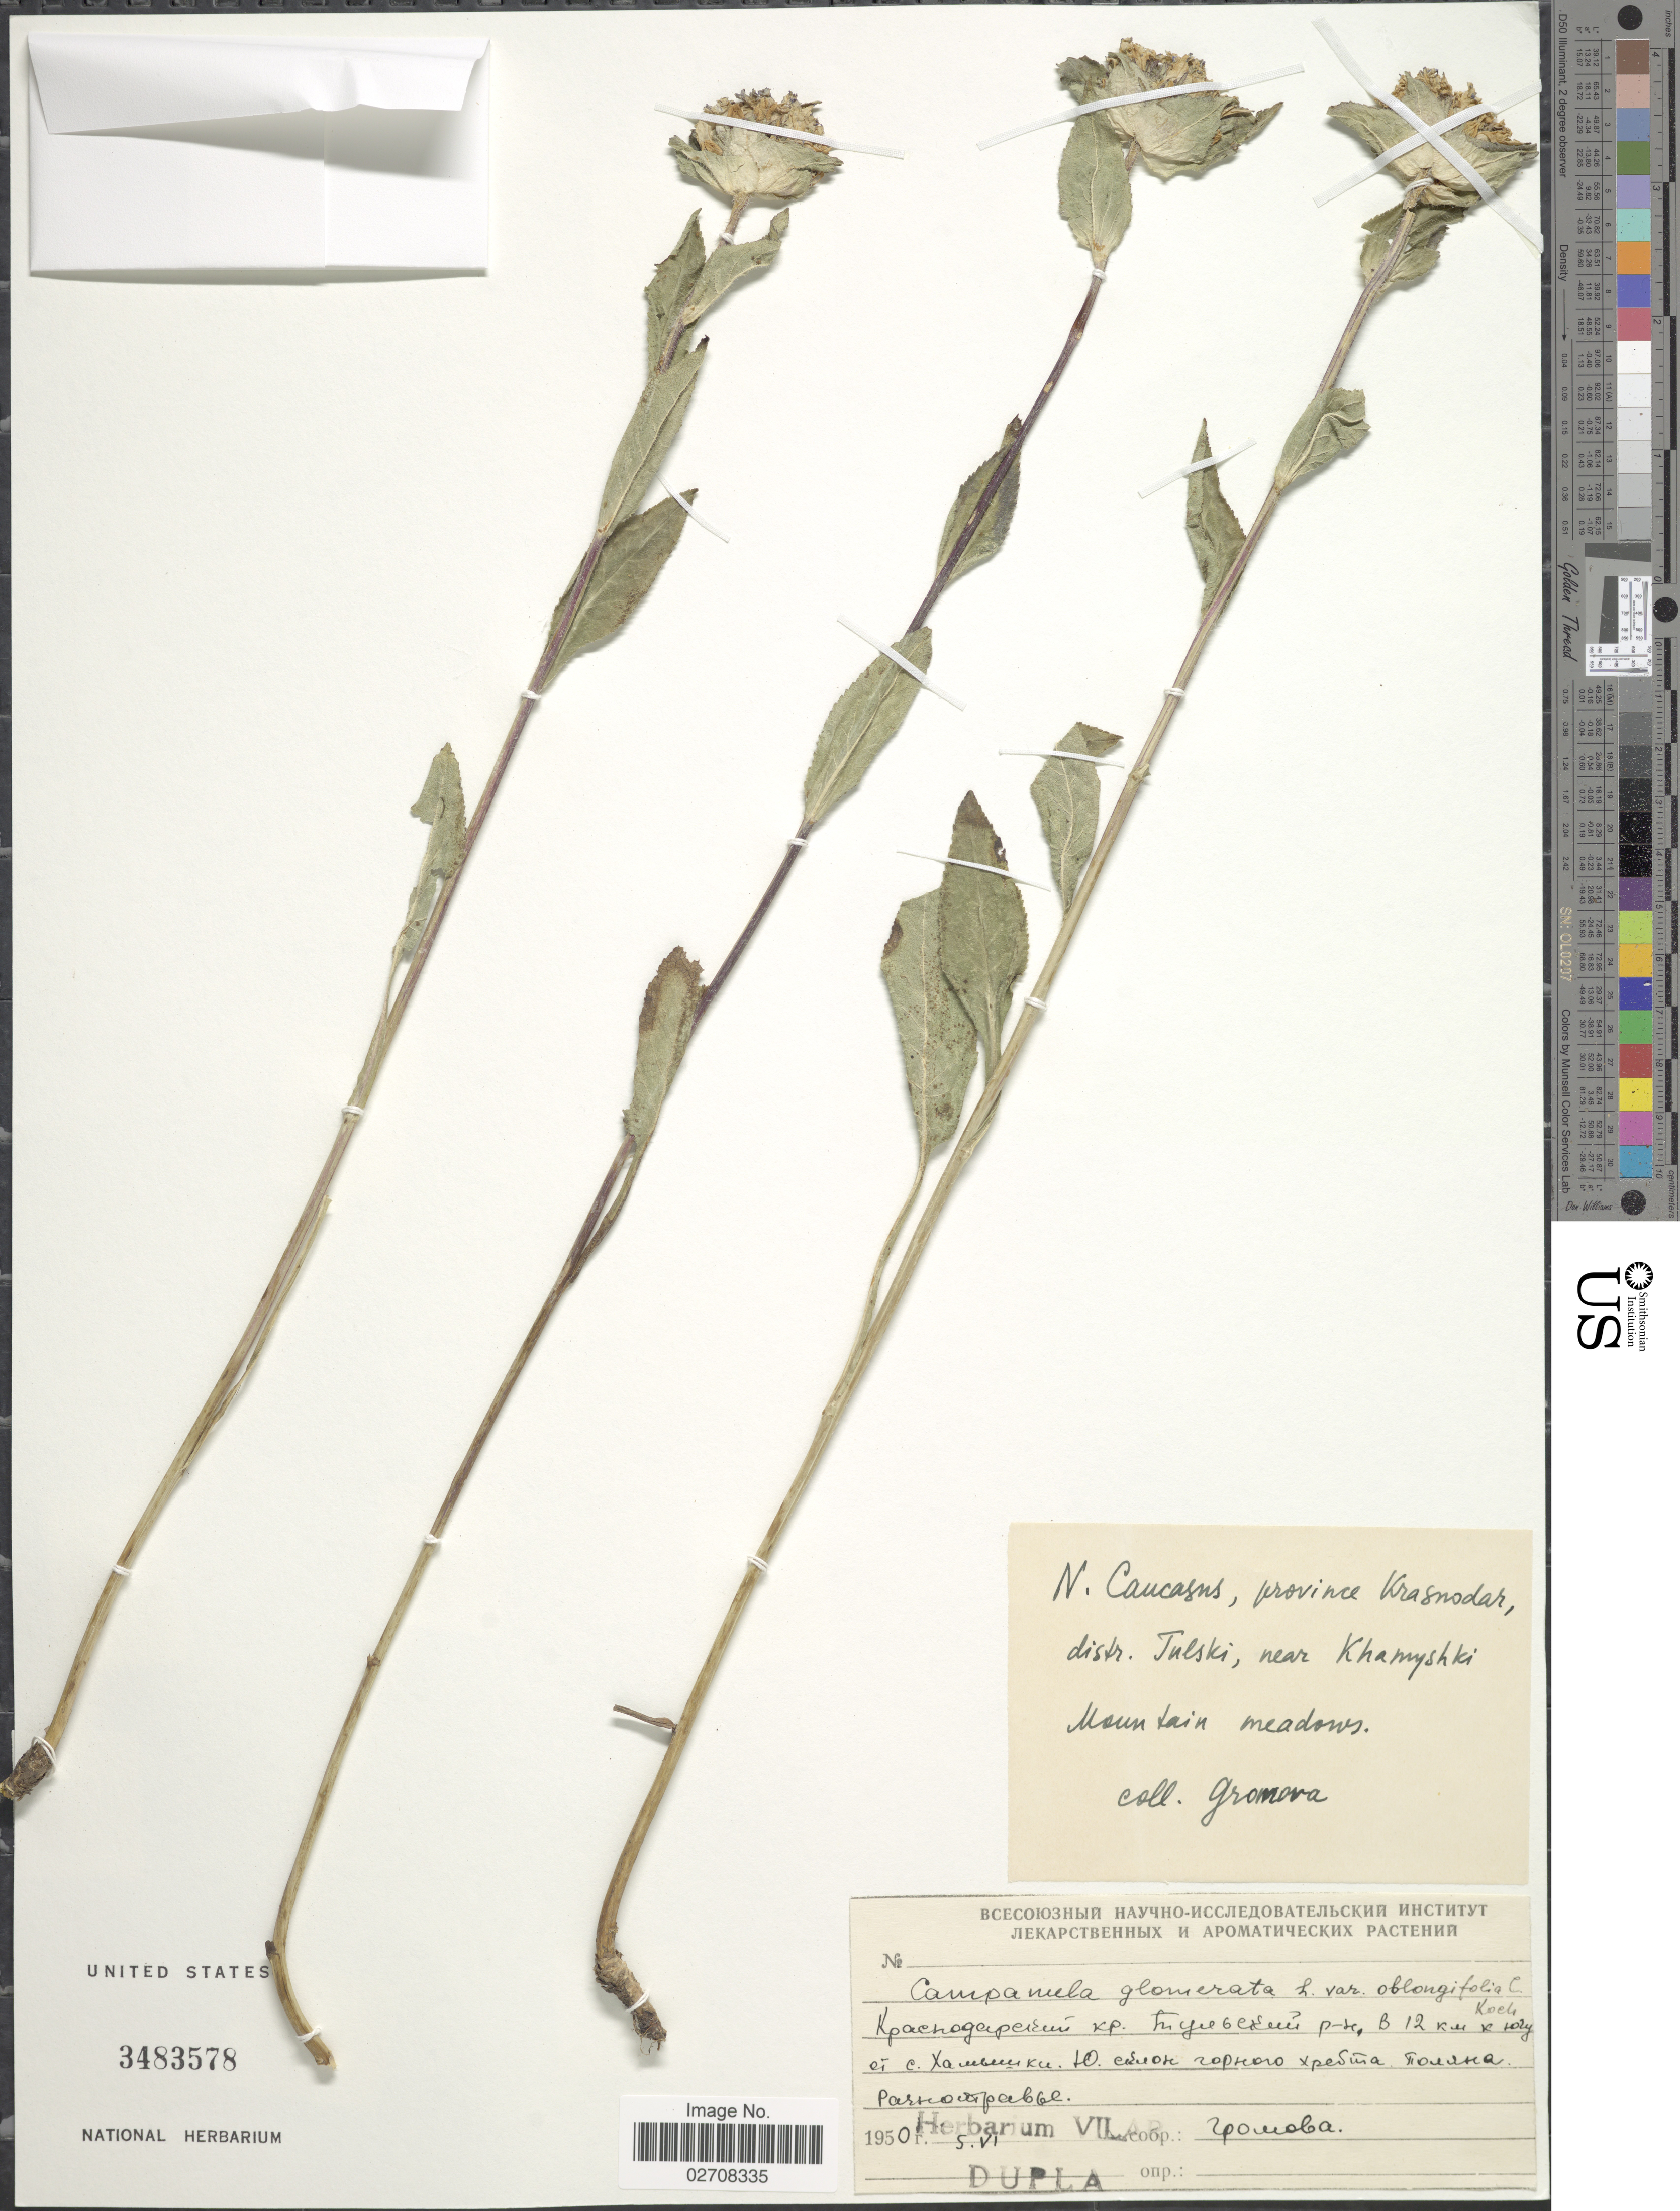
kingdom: Plantae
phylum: Tracheophyta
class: Magnoliopsida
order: Asterales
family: Campanulaceae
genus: Campanula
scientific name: Campanula glomerata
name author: L.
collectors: Gromora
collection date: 1950-06-05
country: Russian Federation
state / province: Krasnodar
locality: N. Cauvasus. Distr, Tulski, near Khamyshki. Mountain meadows.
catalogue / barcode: US 3483578